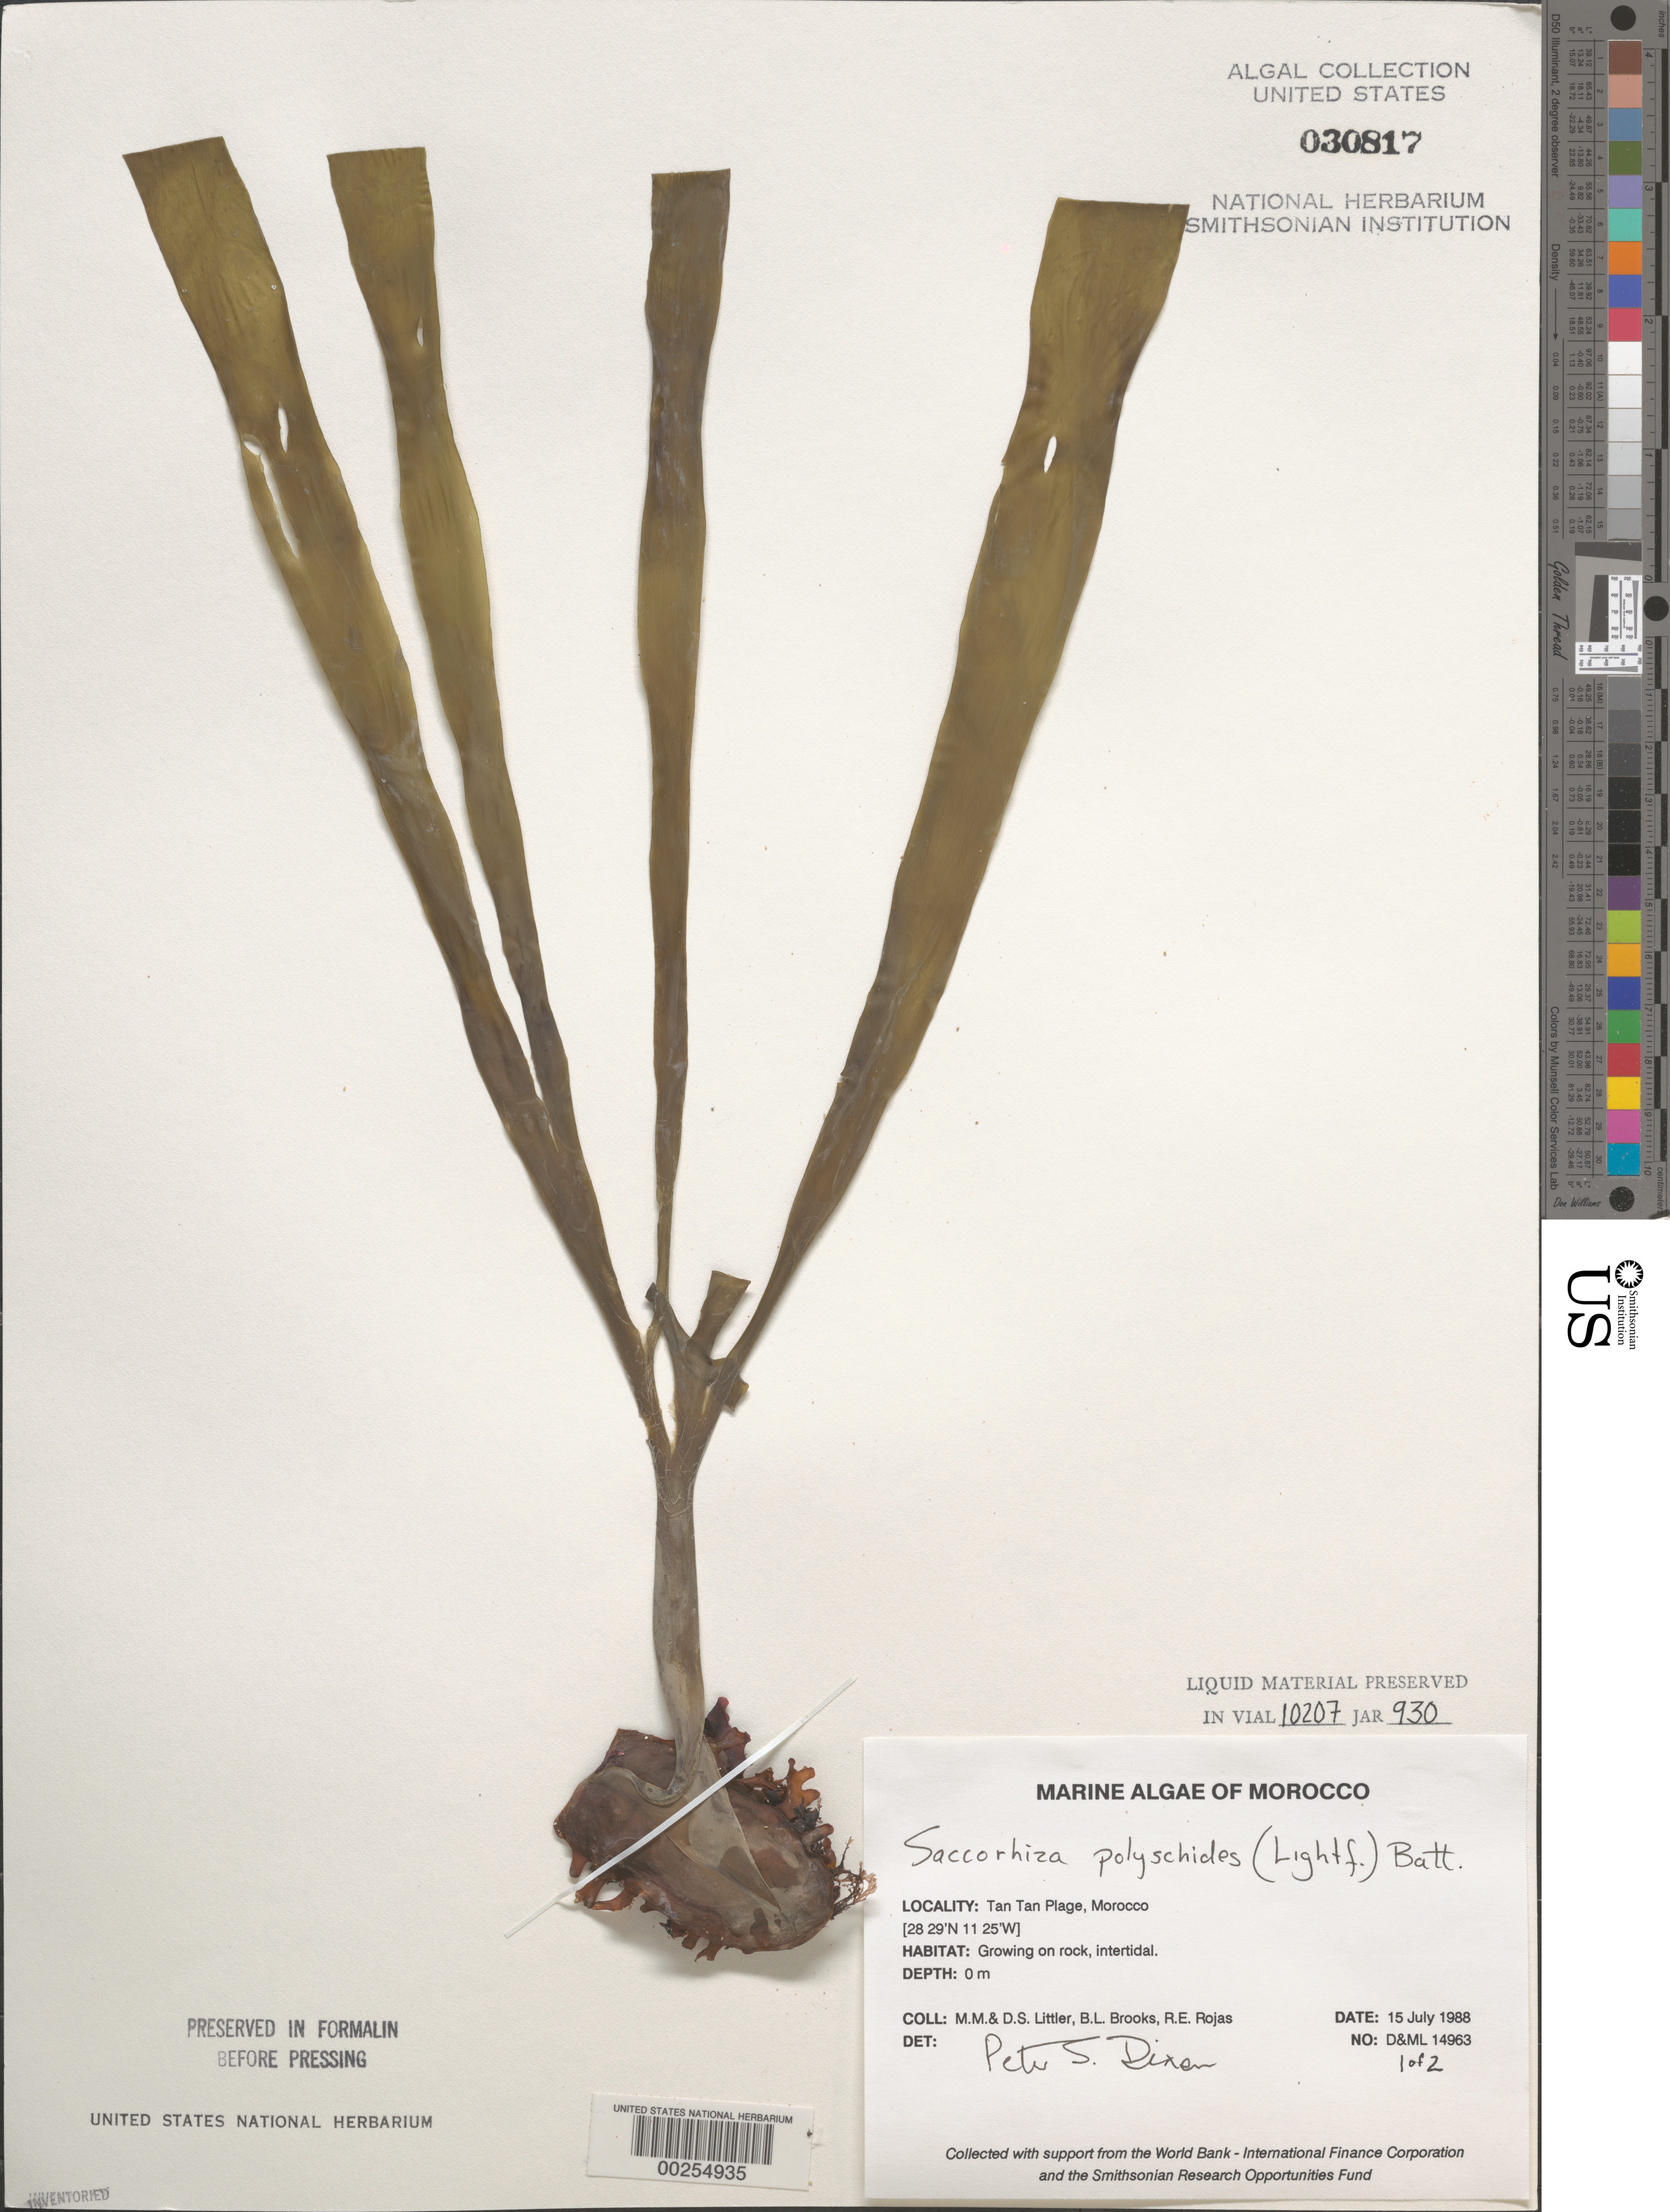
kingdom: Chromista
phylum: Foraminifera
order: Astrorhizida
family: Hyperamminidae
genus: Saccorhiza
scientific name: Saccorhiza polyschides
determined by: Dixon, P. S.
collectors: M. M. Littler, D. S. Littler, B. Brooks & R. Rojas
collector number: D&ML 14963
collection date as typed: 15 Jul 1988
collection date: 1988-07-15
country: Morocco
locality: Tan Tan Plage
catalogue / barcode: US 30817